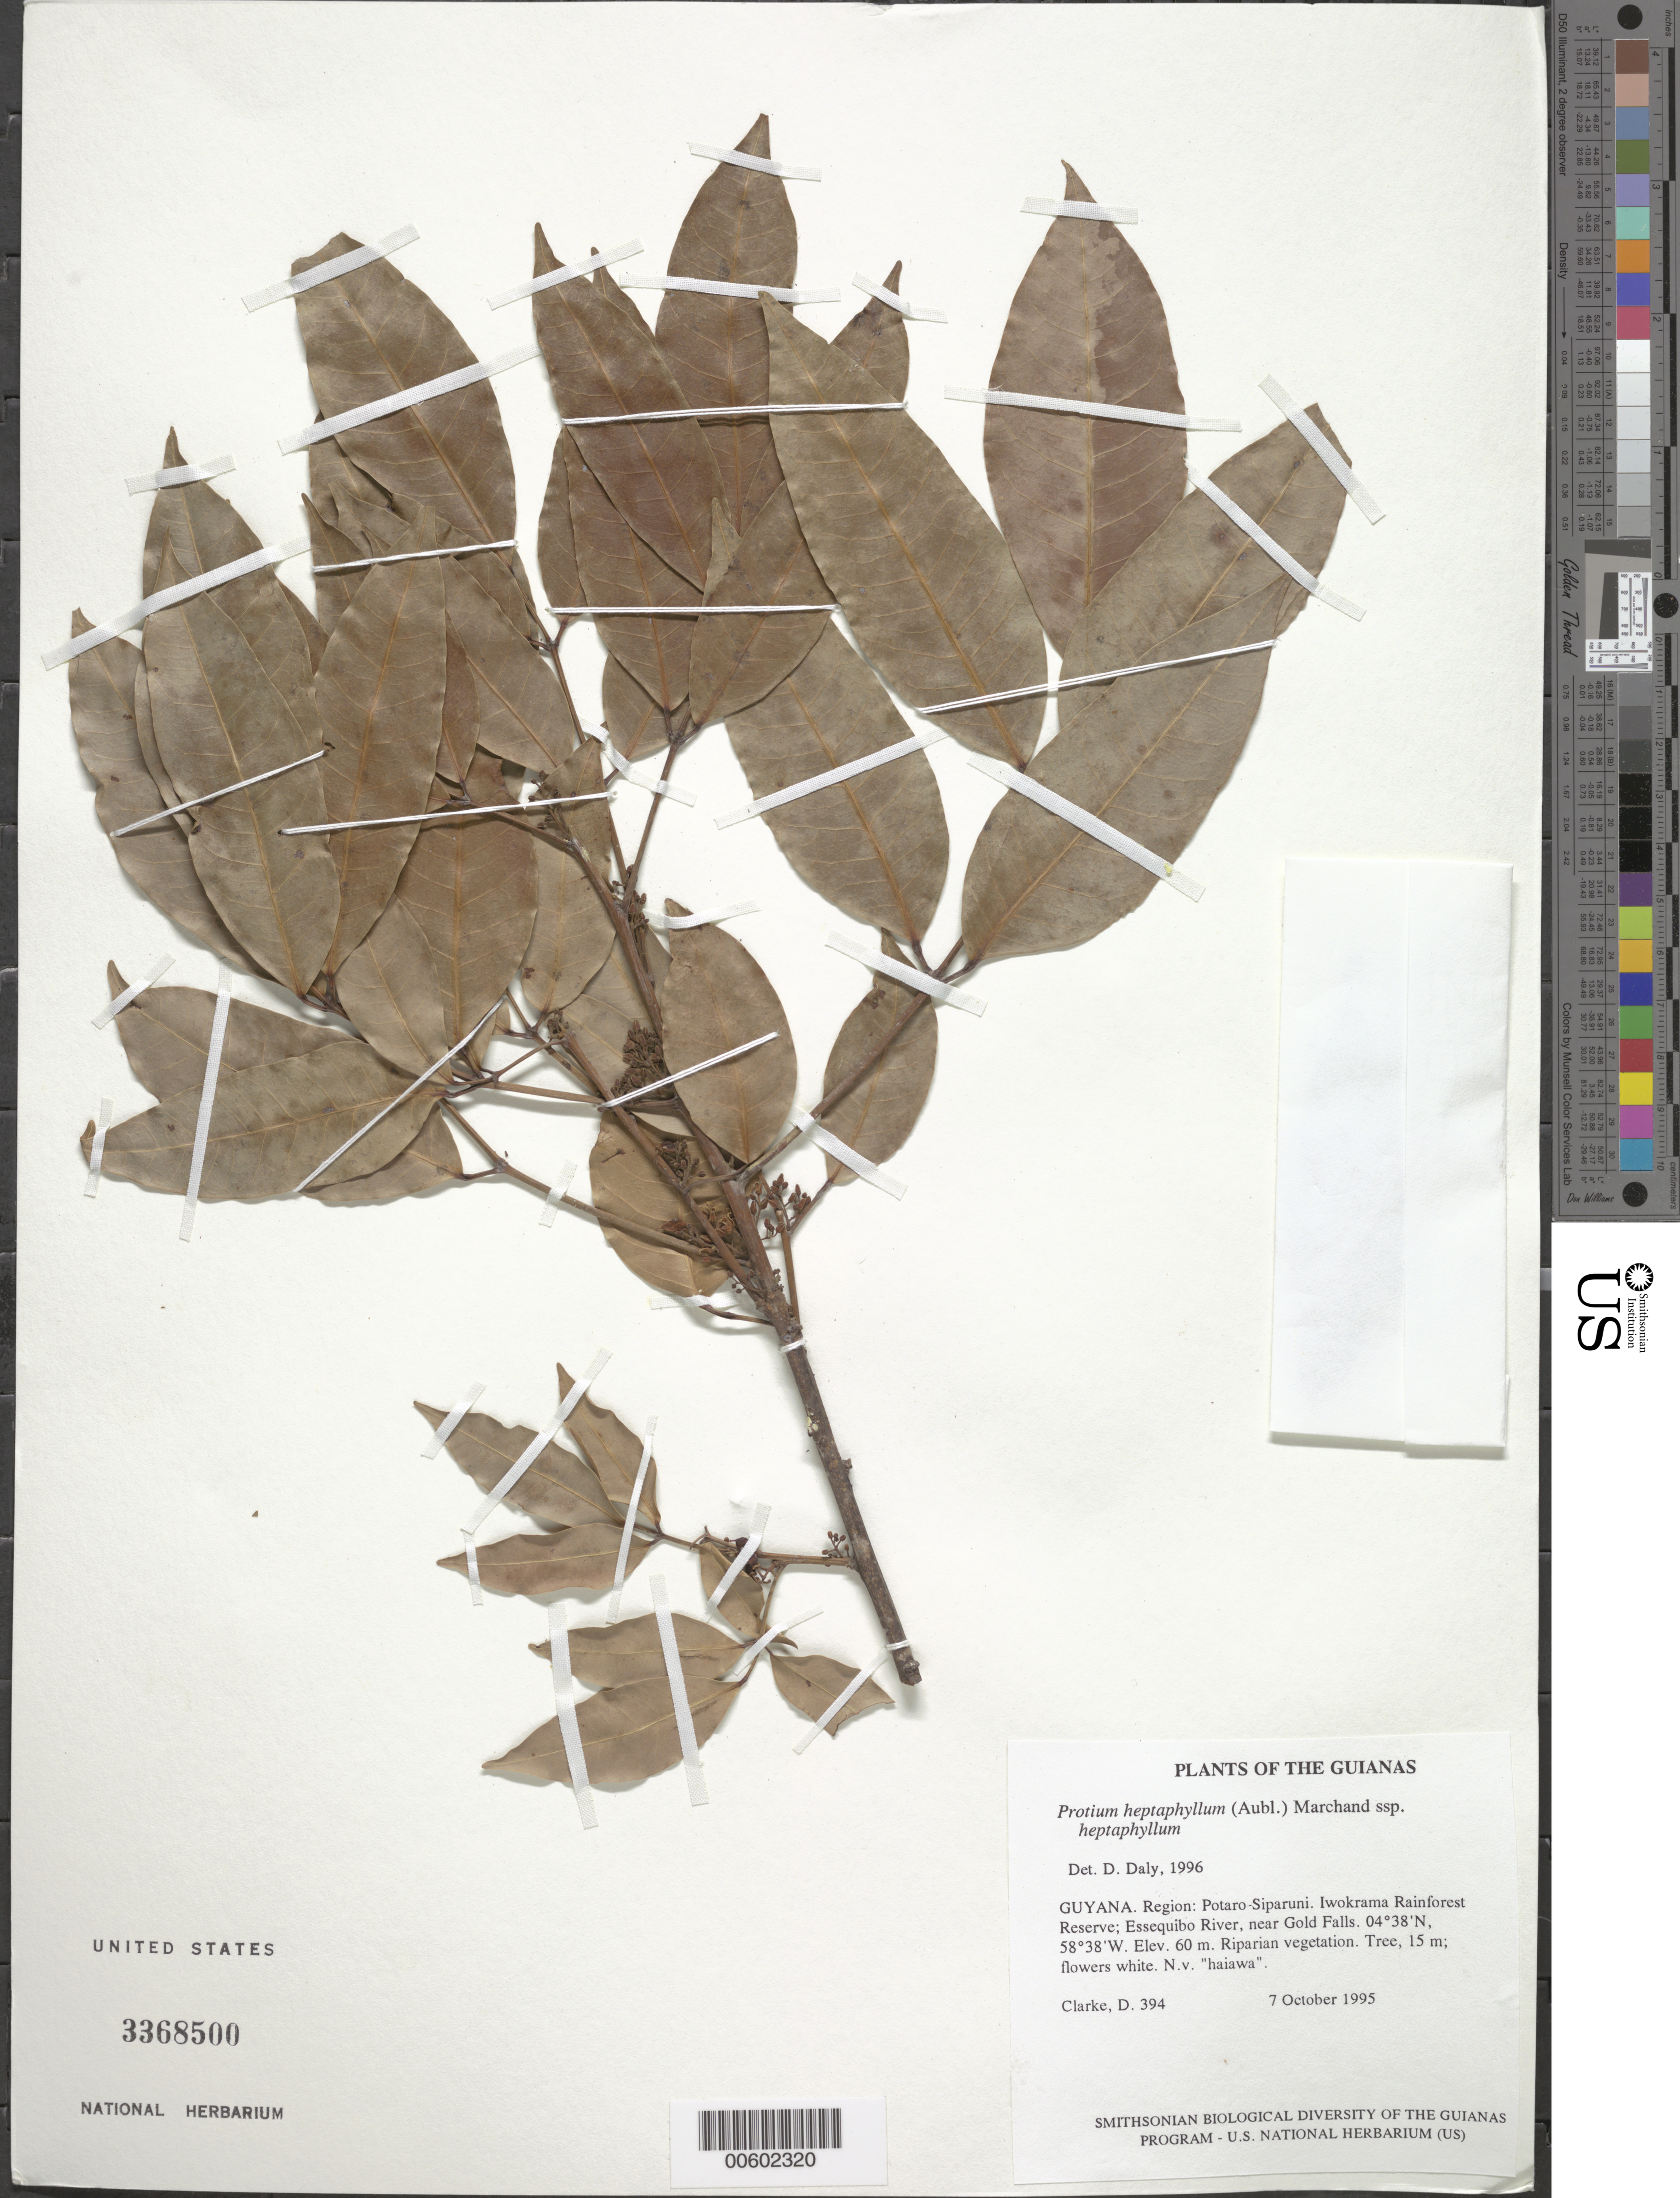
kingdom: Plantae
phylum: Tracheophyta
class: Magnoliopsida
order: Sapindales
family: Burseraceae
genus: Protium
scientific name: Protium heptaphyllum subsp. heptaphyllum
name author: (Aubl.) Marchand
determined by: Daly, D. C.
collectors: H. D. Clarke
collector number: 394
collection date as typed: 7 October 1995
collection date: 1995-10-07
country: Guyana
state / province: Potaro-Siparuni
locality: Iwokrama Rainforest Reserve; Essequibo River, near Gold Falls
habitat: Riparian vegetation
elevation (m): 60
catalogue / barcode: US 3368500